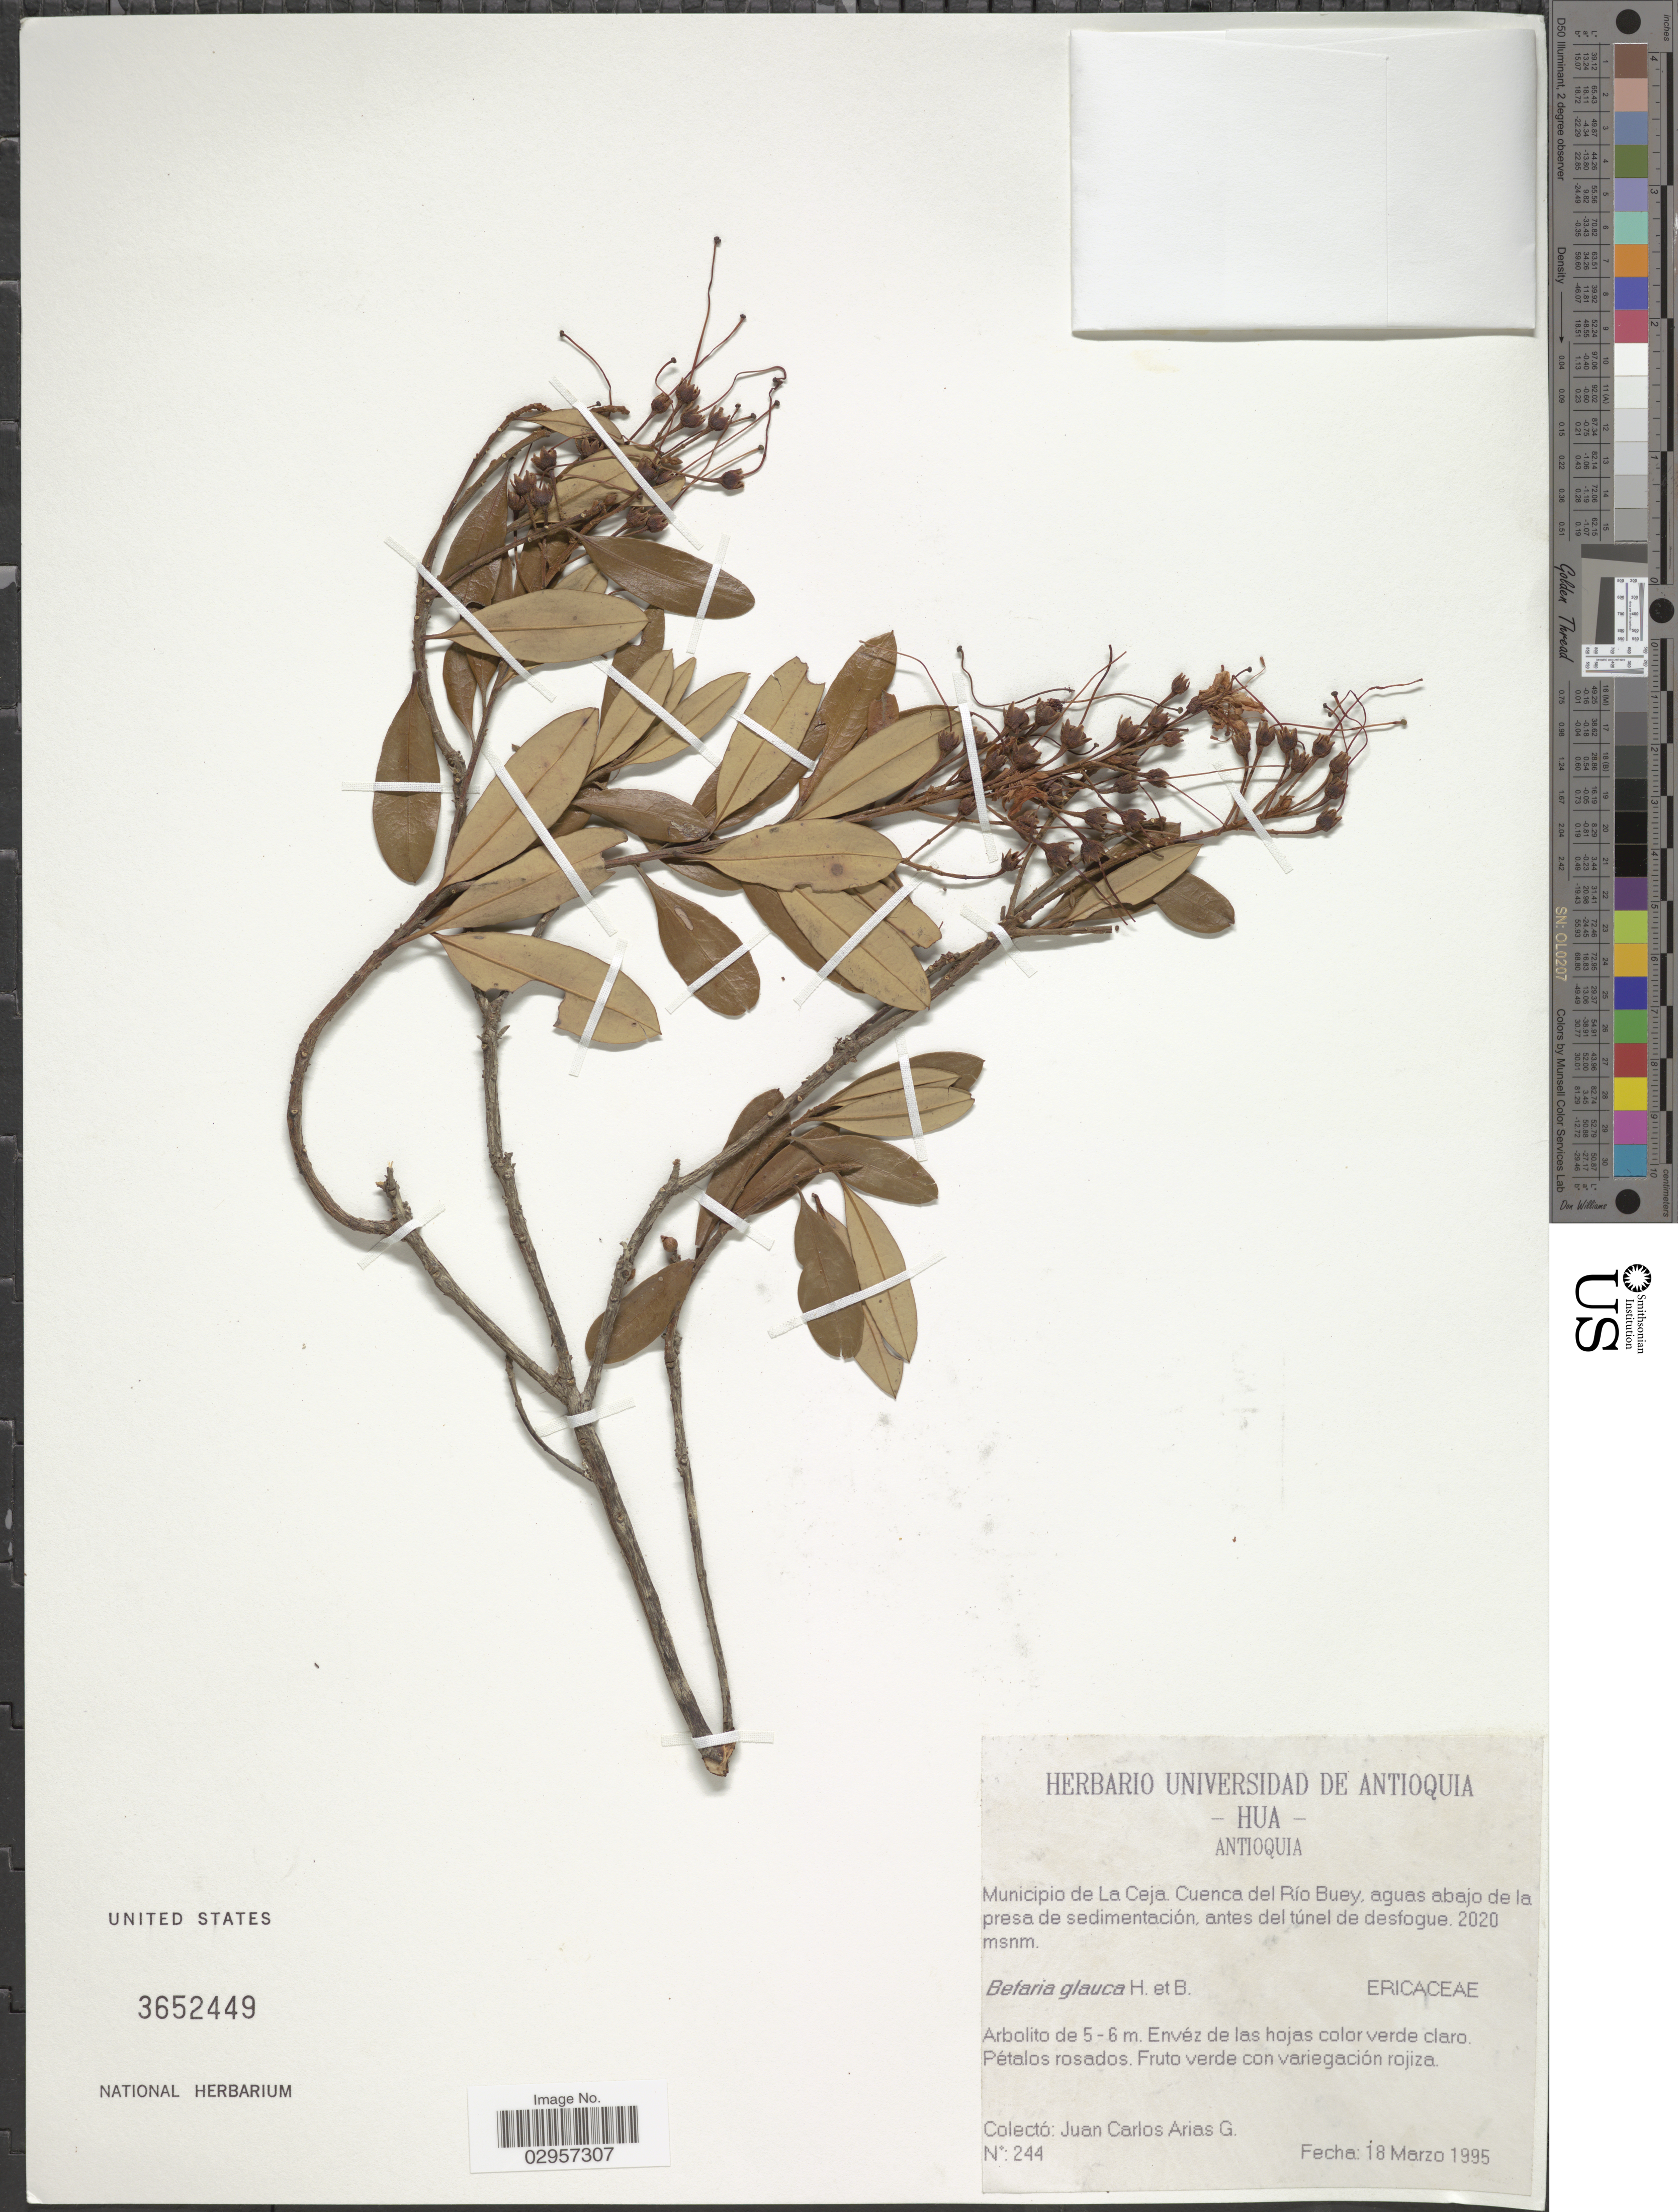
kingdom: Plantae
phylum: Tracheophyta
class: Magnoliopsida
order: Ericales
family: Ericaceae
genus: Befaria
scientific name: Befaria glauca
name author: Bonpl.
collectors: J. Arias G.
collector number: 244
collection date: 1995-03-18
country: Colombia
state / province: Antioquia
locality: Municipio de La Ceja, Cuenca del Río Buey, aguas abajo de la presa de sedimentación, antes del túnel de desfogue.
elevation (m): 2020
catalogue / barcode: US 3652449